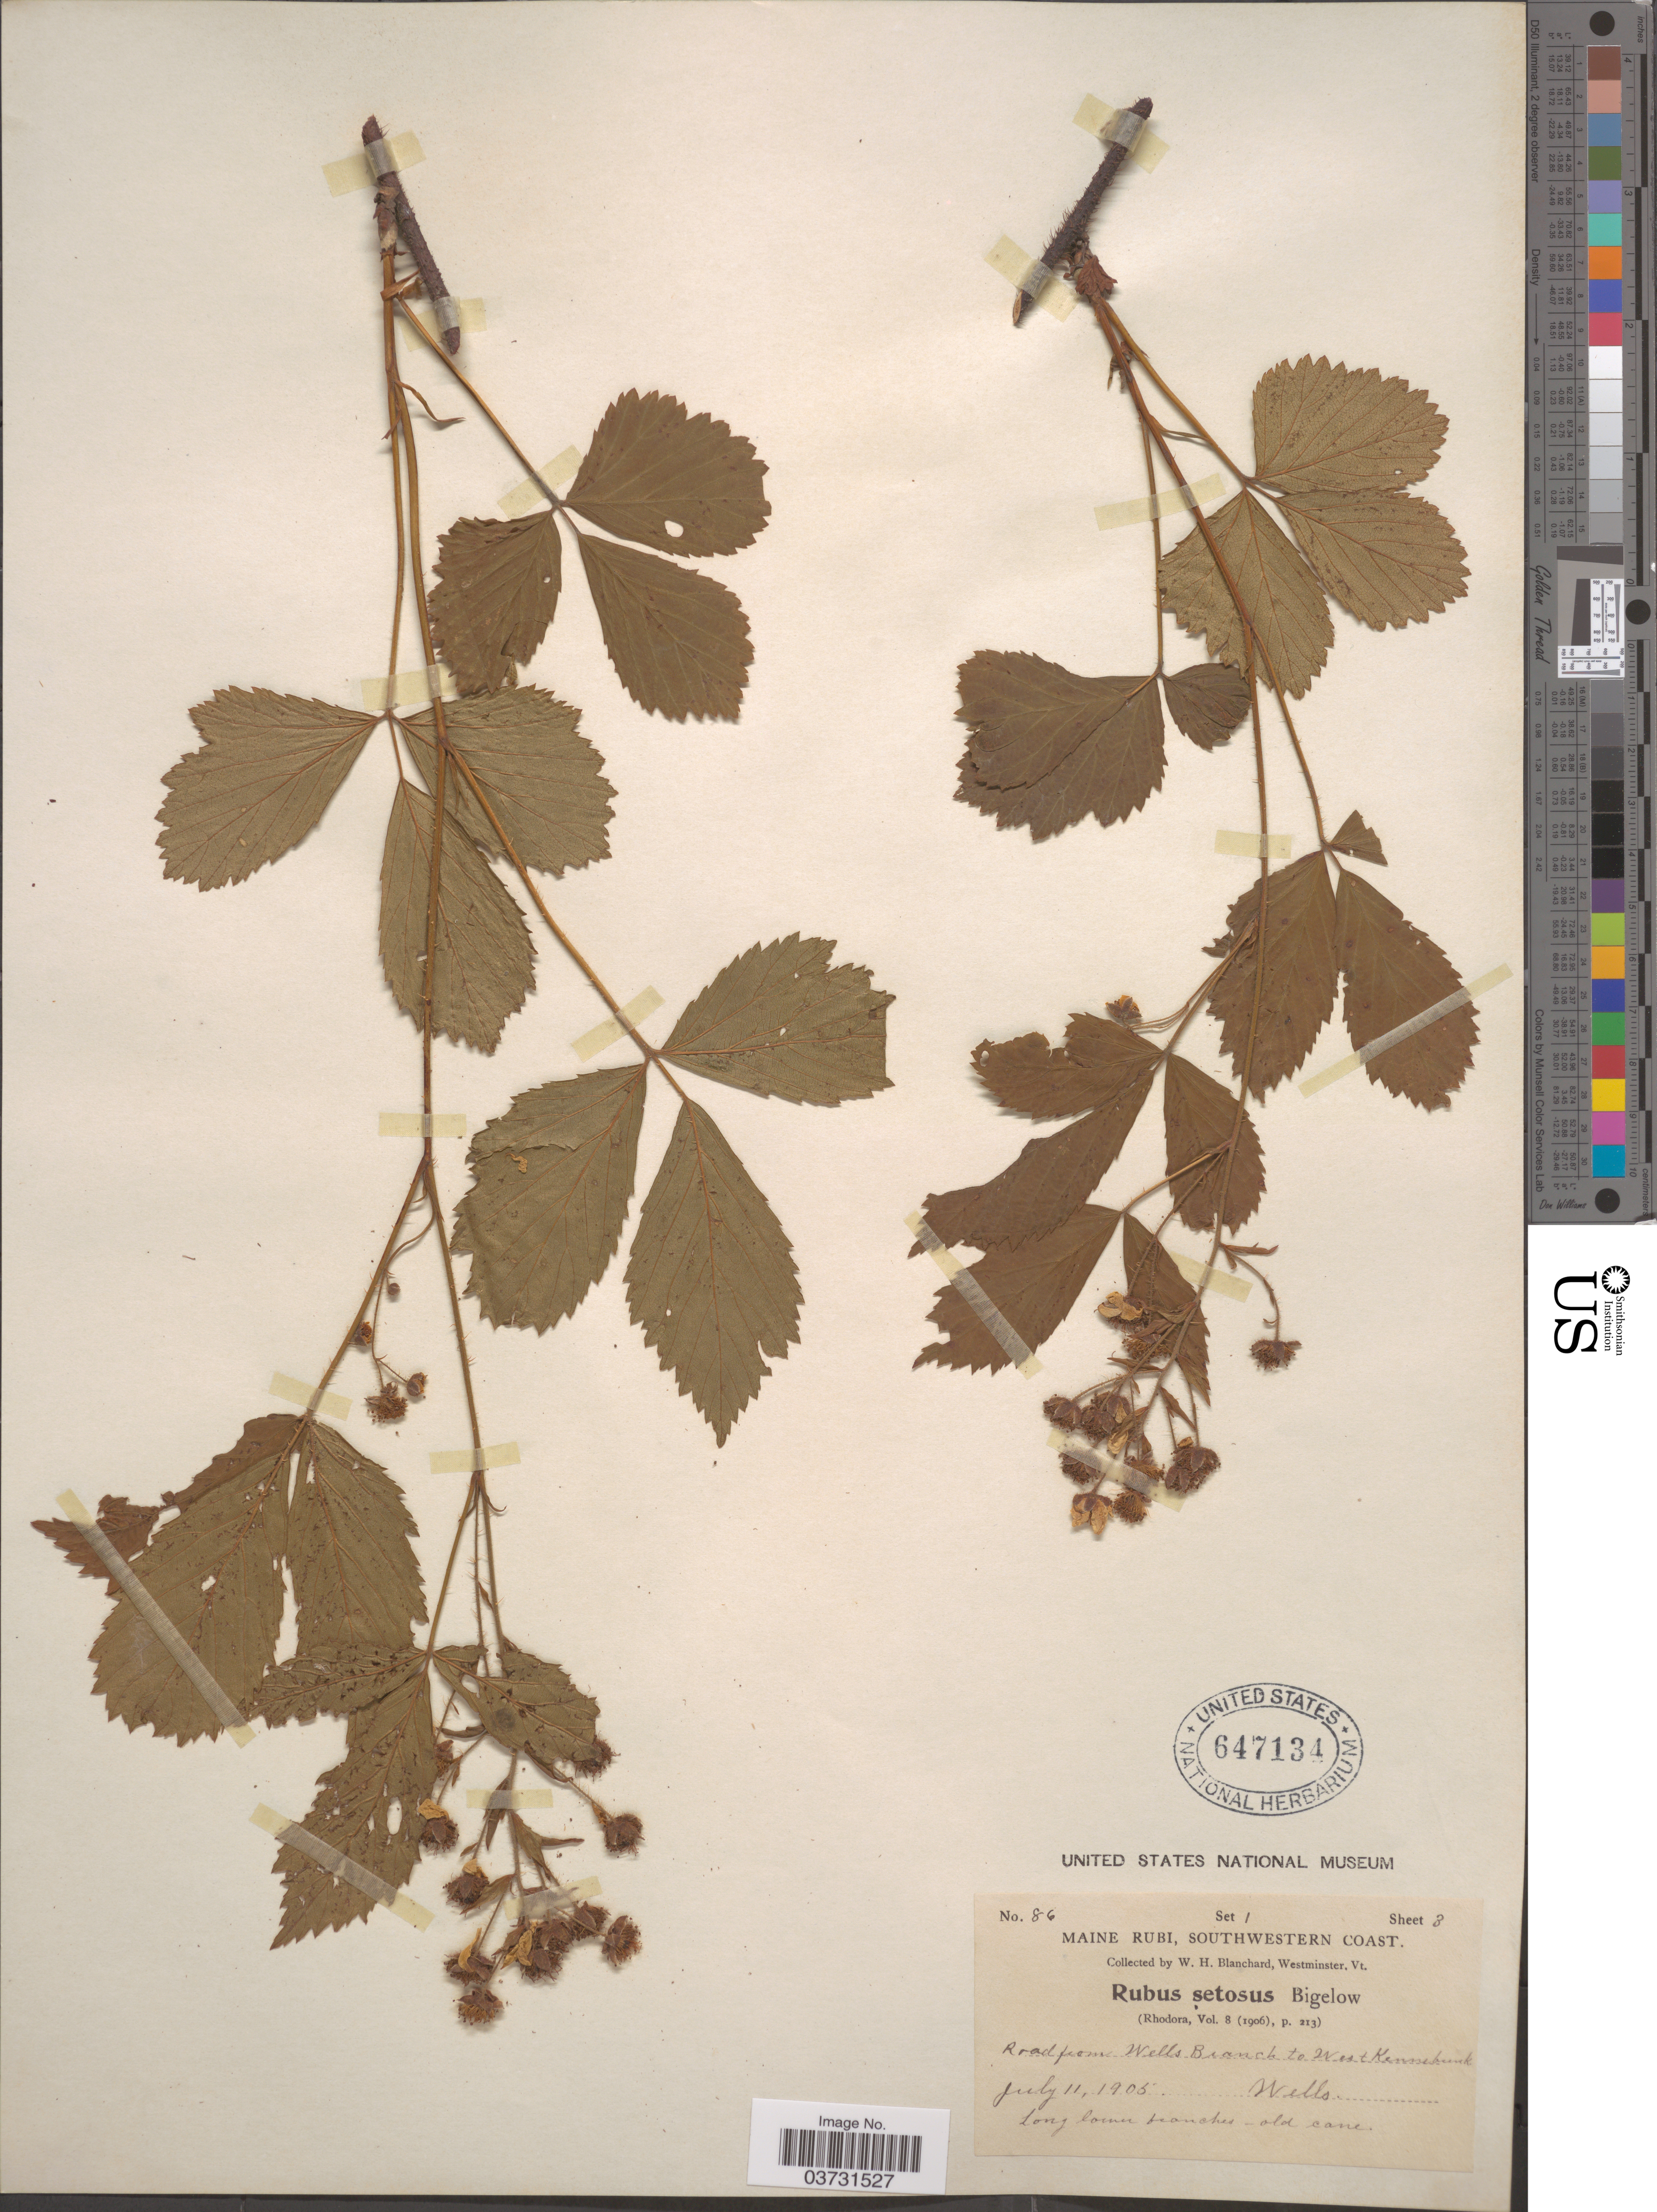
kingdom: Plantae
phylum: Tracheophyta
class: Magnoliopsida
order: Rosales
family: Rosaceae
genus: Rubus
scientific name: Rubus nigricans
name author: Rydb. in Britton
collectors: W. H. Blanchard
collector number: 86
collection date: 1905-07-11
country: United States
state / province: Maine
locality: Southwestern Coast. Road from Wells Branch to West Kennebunk. Wells.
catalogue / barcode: US 647134